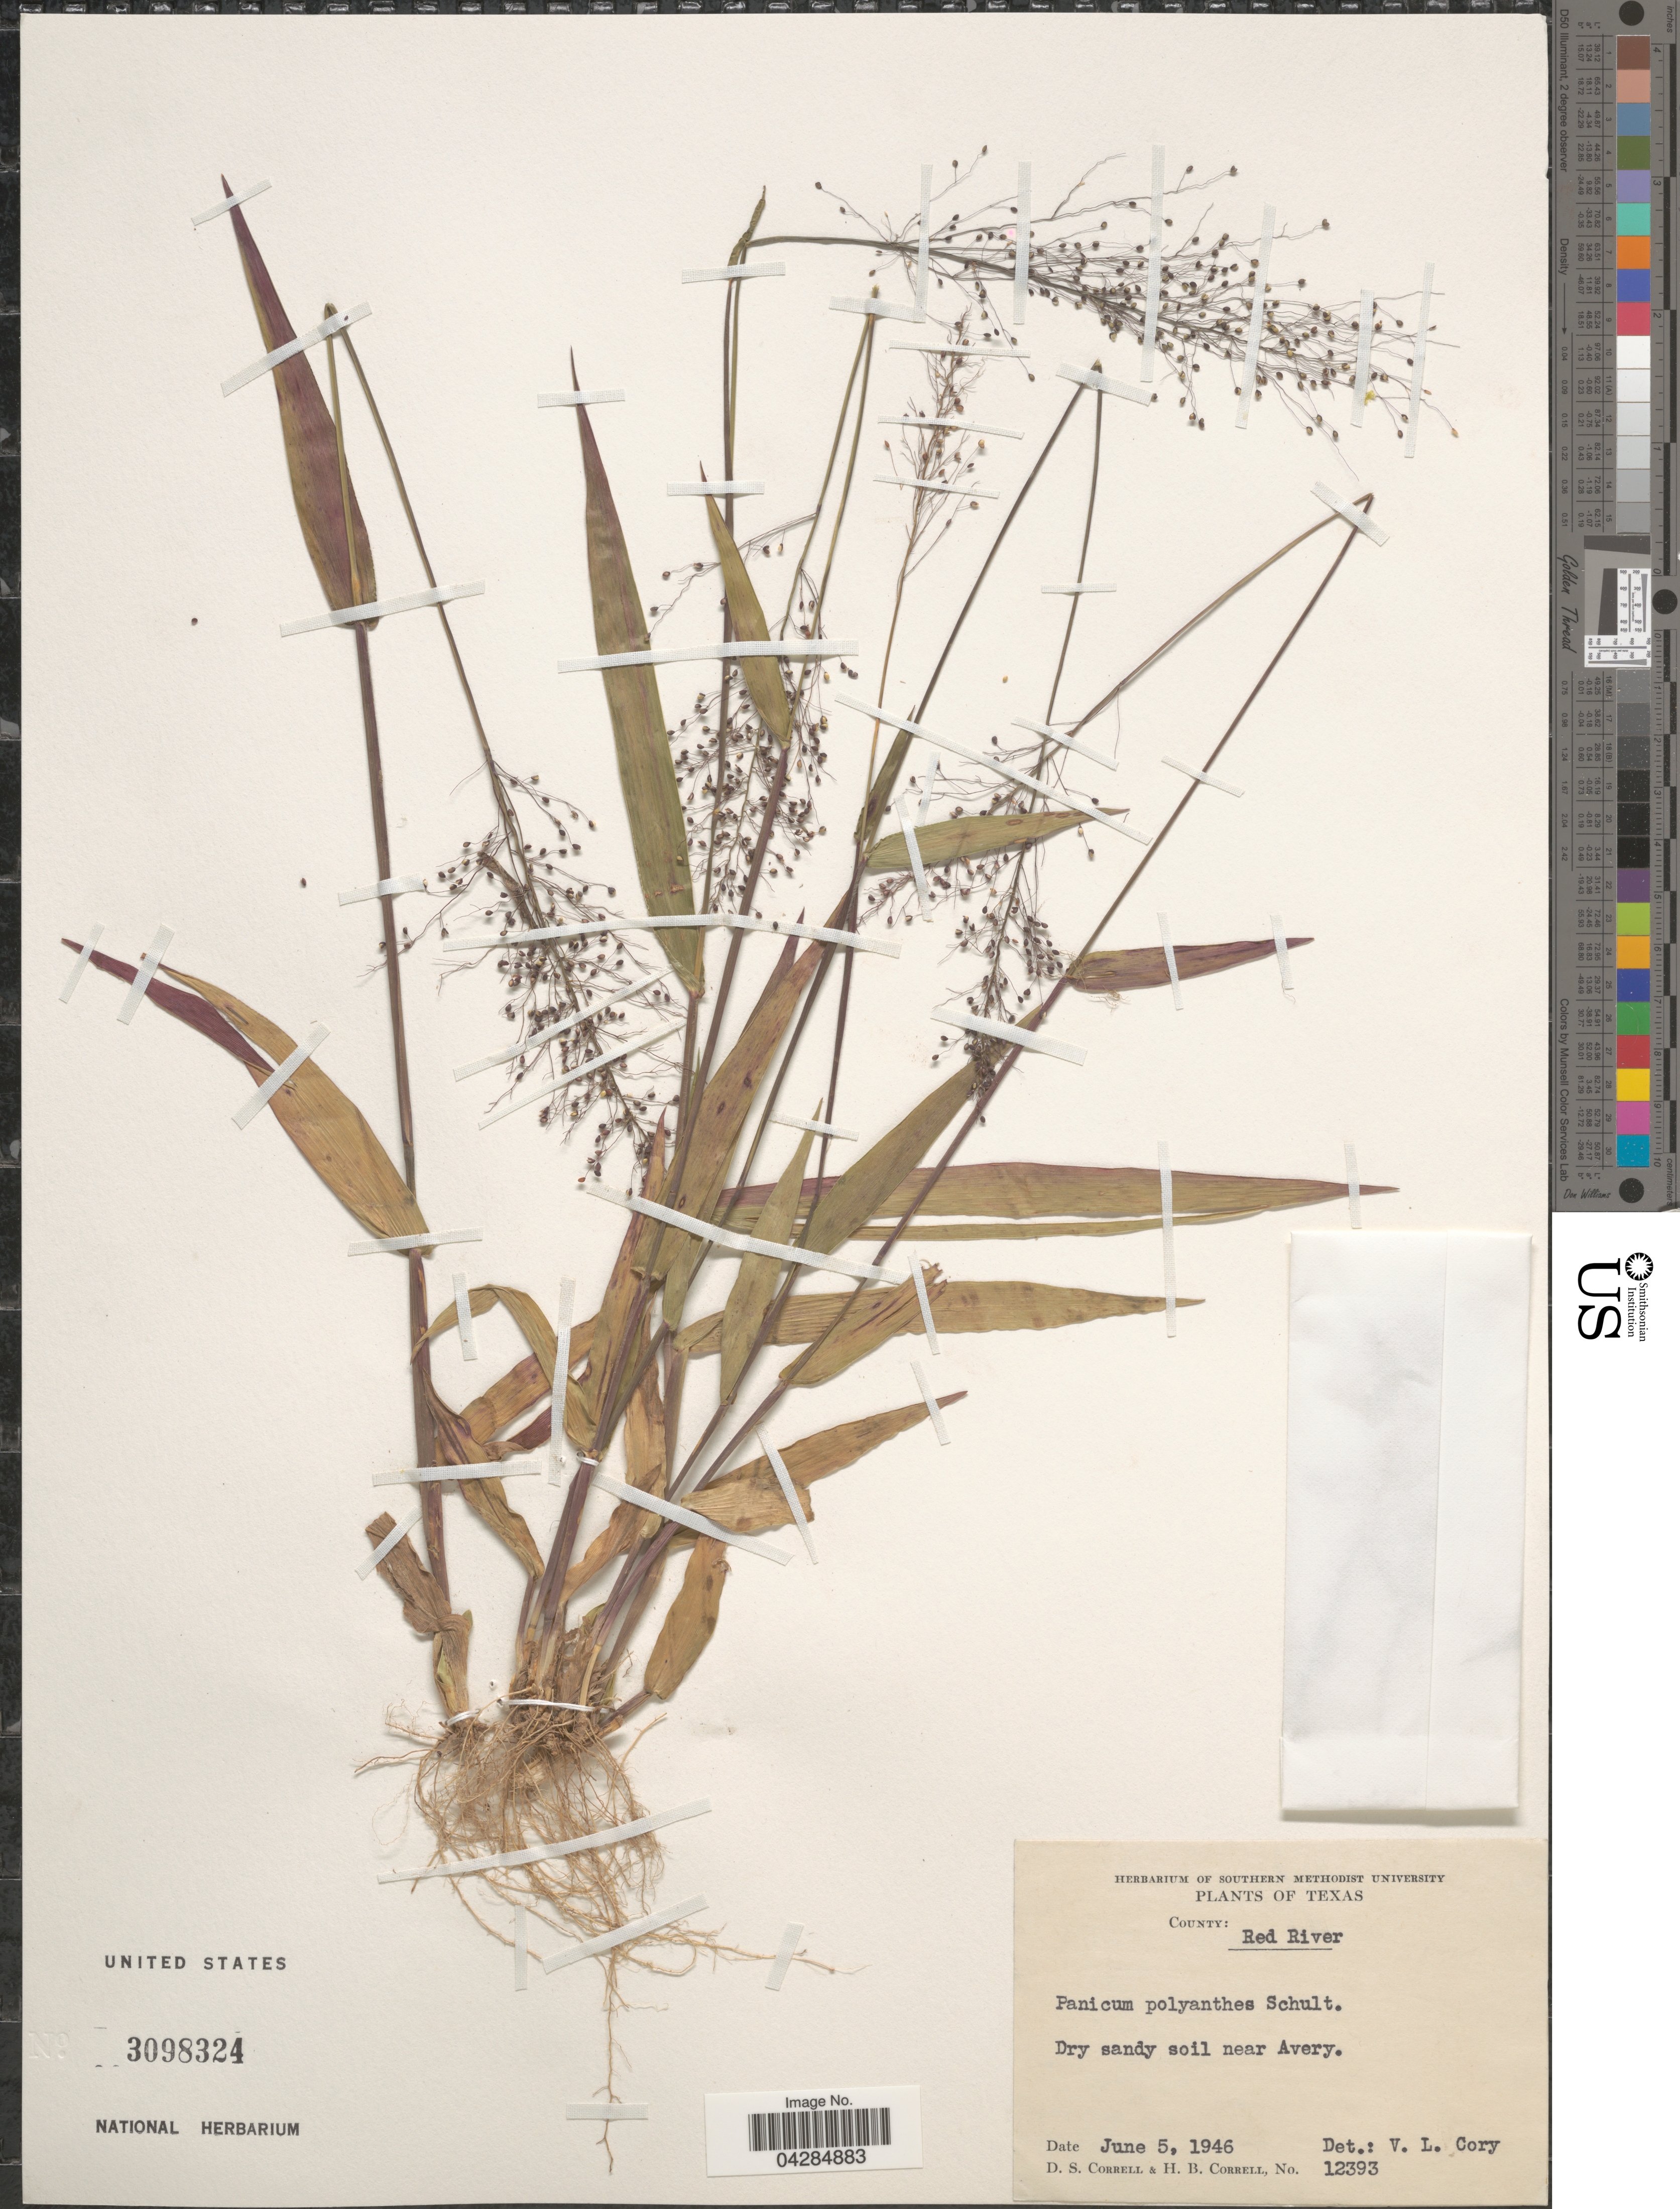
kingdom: Plantae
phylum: Tracheophyta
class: Liliopsida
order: Poales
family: Poaceae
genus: Dichanthelium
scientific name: Dichanthelium polyanthes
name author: (Schult.) Mohlenbr.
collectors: D. S. Correll & H. Correll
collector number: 12393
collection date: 1946-06-05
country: United States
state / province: Texas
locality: County: Red River. Near Avery.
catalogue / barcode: US 3098324